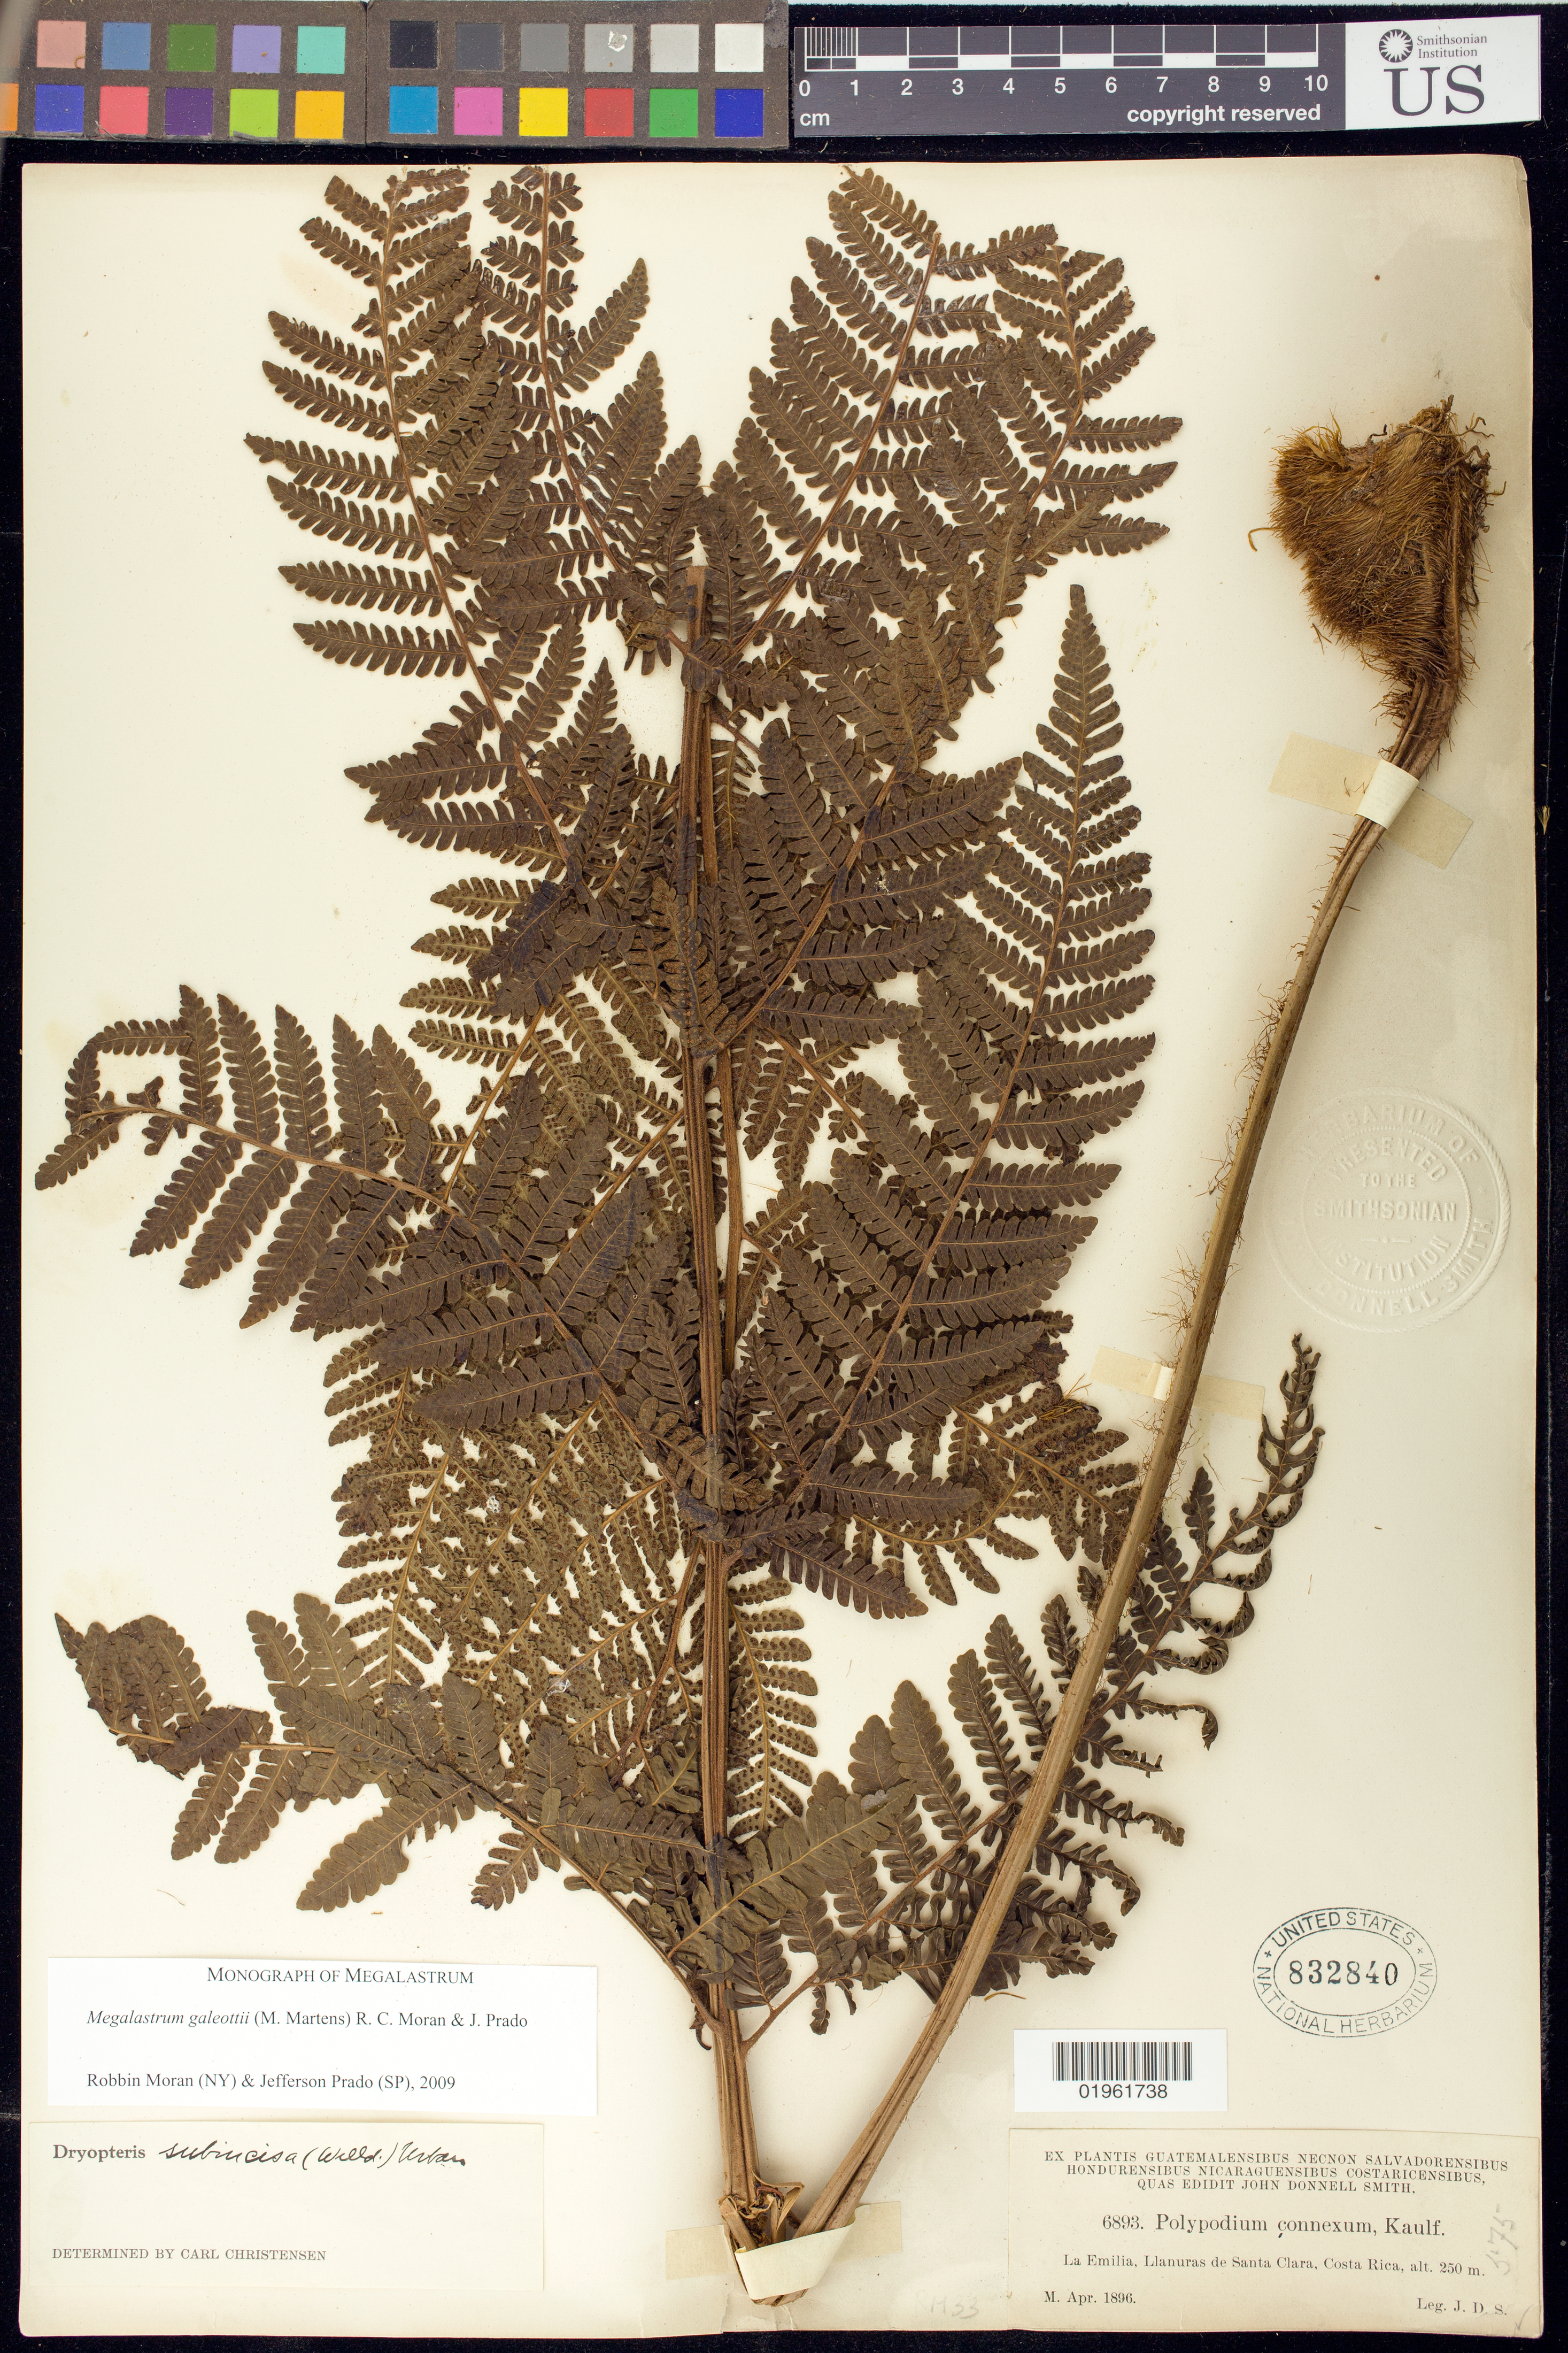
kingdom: Plantae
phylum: Tracheophyta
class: Polypodiopsida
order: Polypodiales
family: Dryopteridaceae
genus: Megalastrum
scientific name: Megalastrum galeottii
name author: (M. Martens) R.C. Moran & J. Prado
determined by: Moran, R. C.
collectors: J. Donnell Smith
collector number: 6893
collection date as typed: Apr 1896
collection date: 1896-04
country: Costa Rica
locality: La Emilia, Llanuras de Santa Clara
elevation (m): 250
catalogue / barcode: US 832840